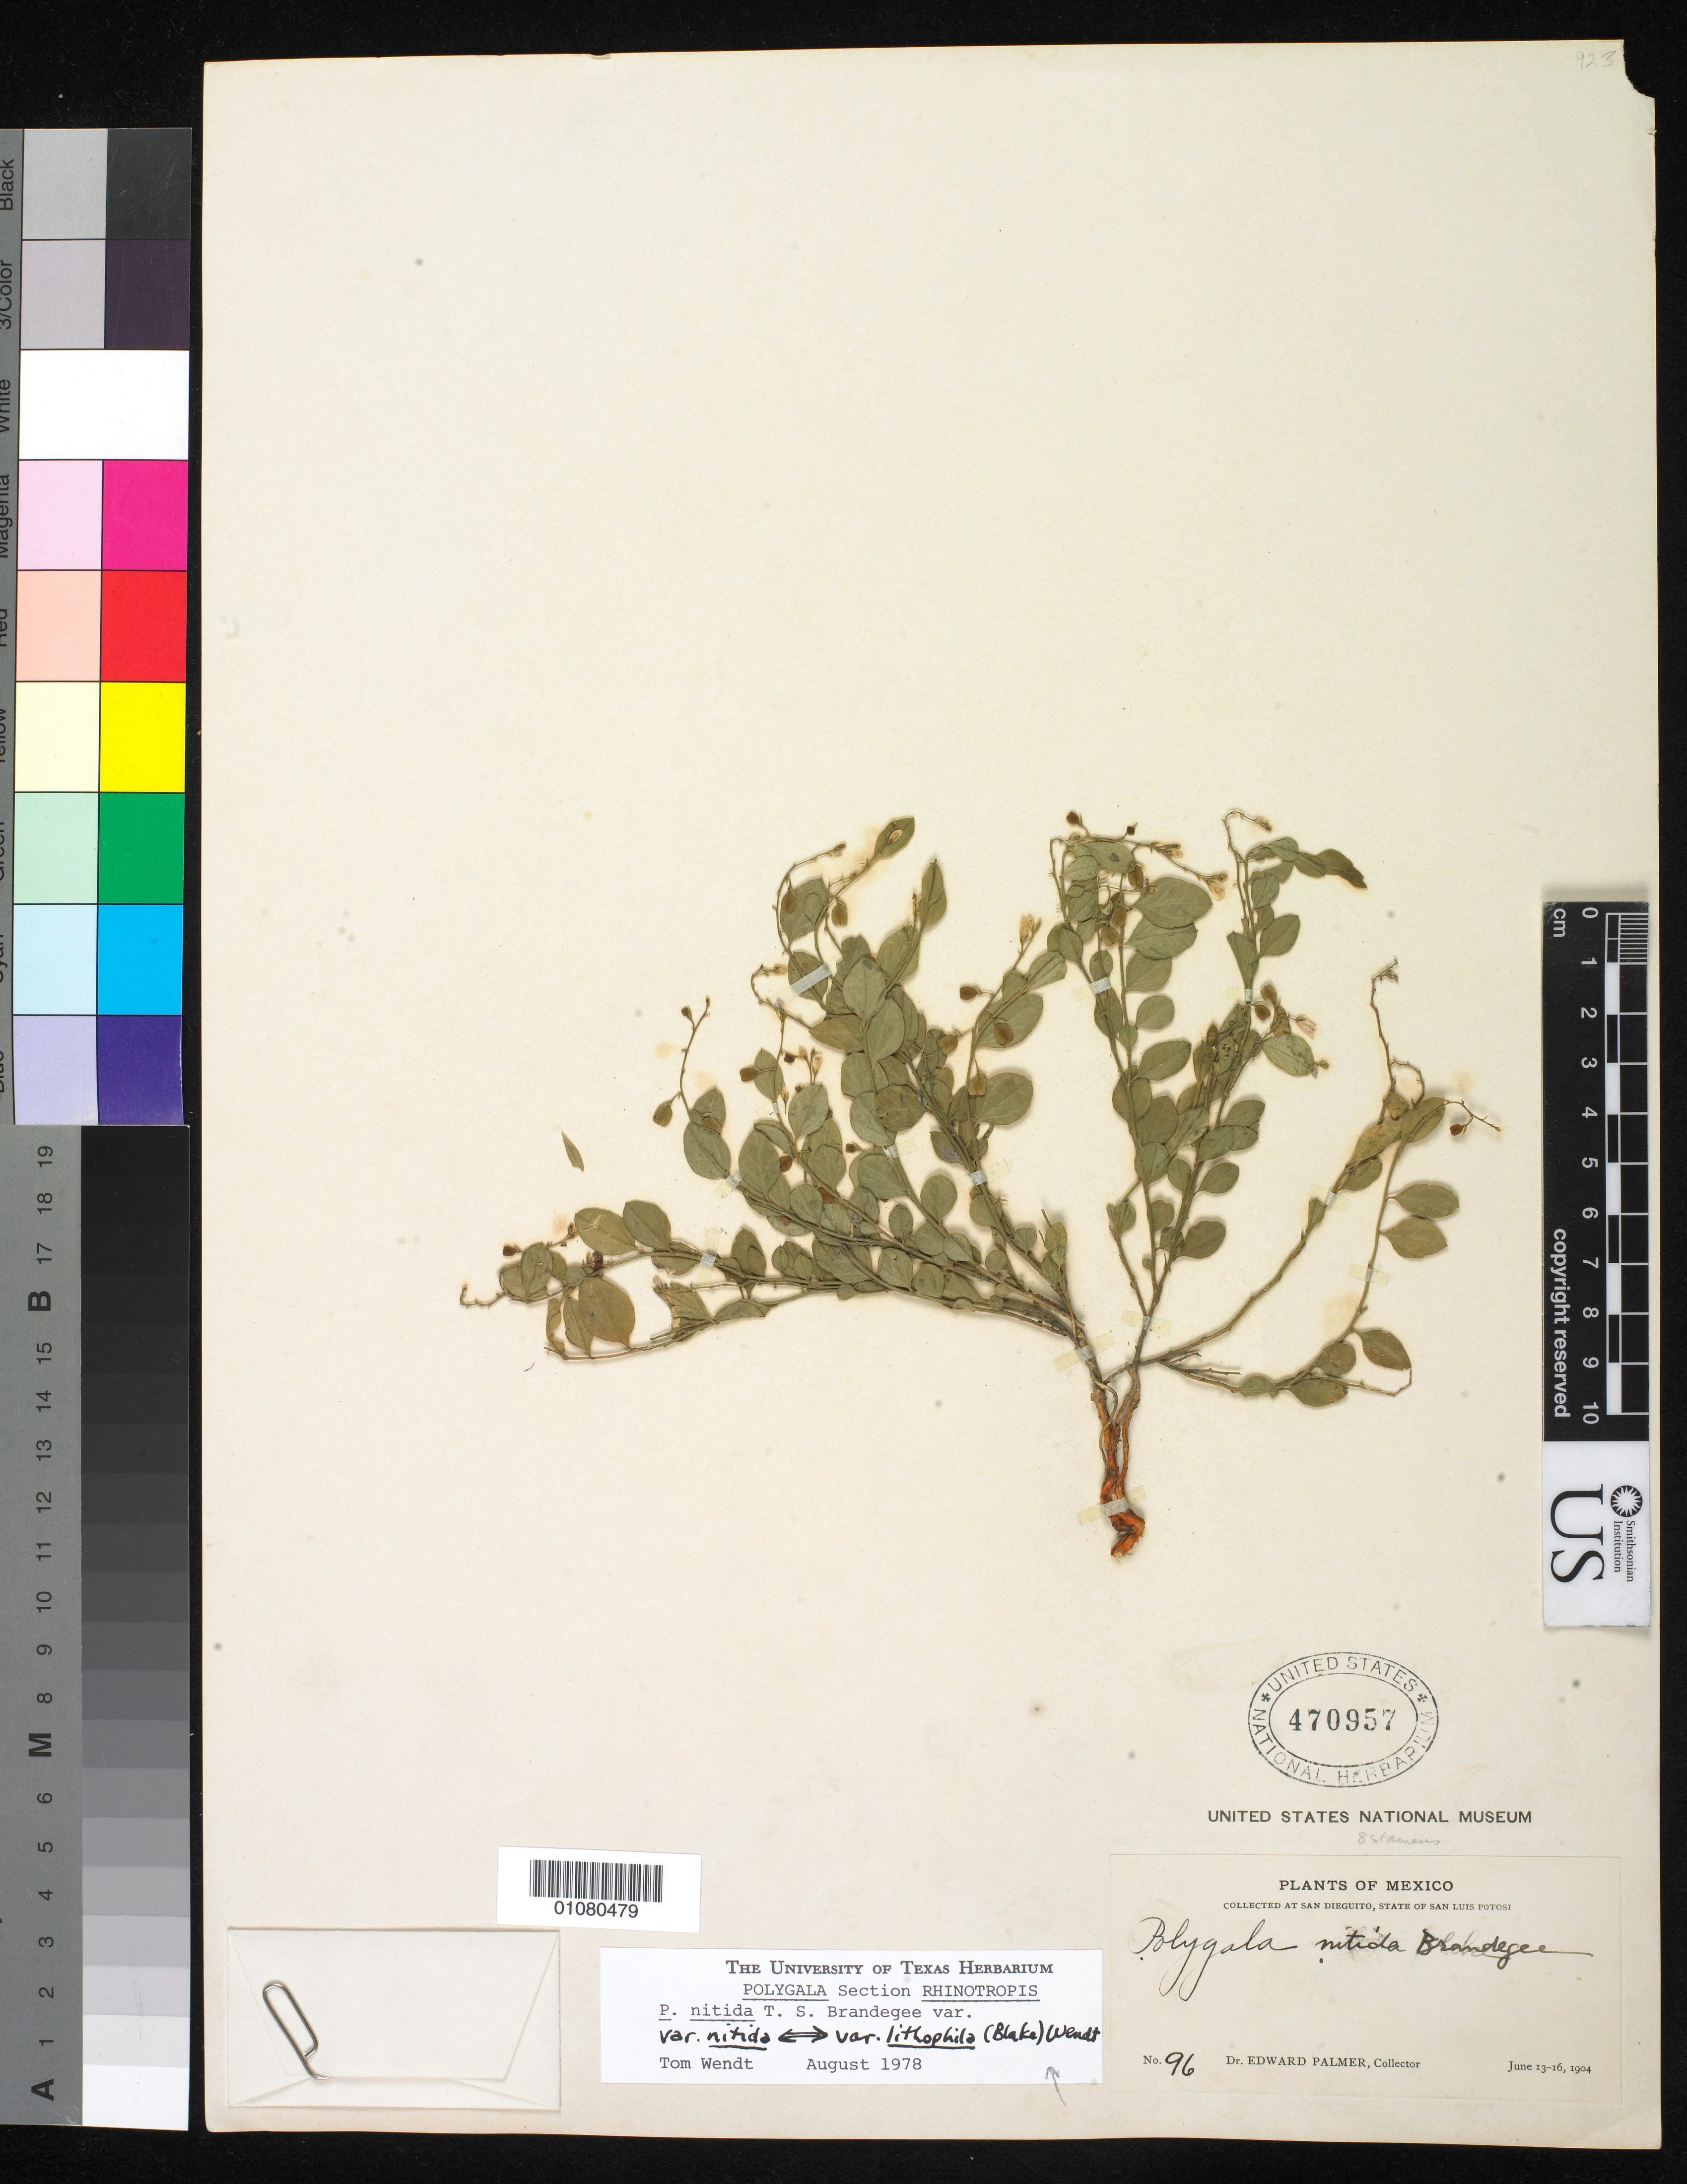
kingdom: Plantae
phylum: Tracheophyta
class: Magnoliopsida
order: Fabales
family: Polygalaceae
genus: Rhinotropis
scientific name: Rhinotropis nitida var. nitida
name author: (K. Brandegee) J.R. Abbott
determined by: Strong, Mark T., (BOT), Smithsonian Institution - National Museum of Natural History (UNITED STATES)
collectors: E. Palmer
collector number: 96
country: Mexico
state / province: San Luis Potosi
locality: At San Dieguito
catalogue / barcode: US 470957